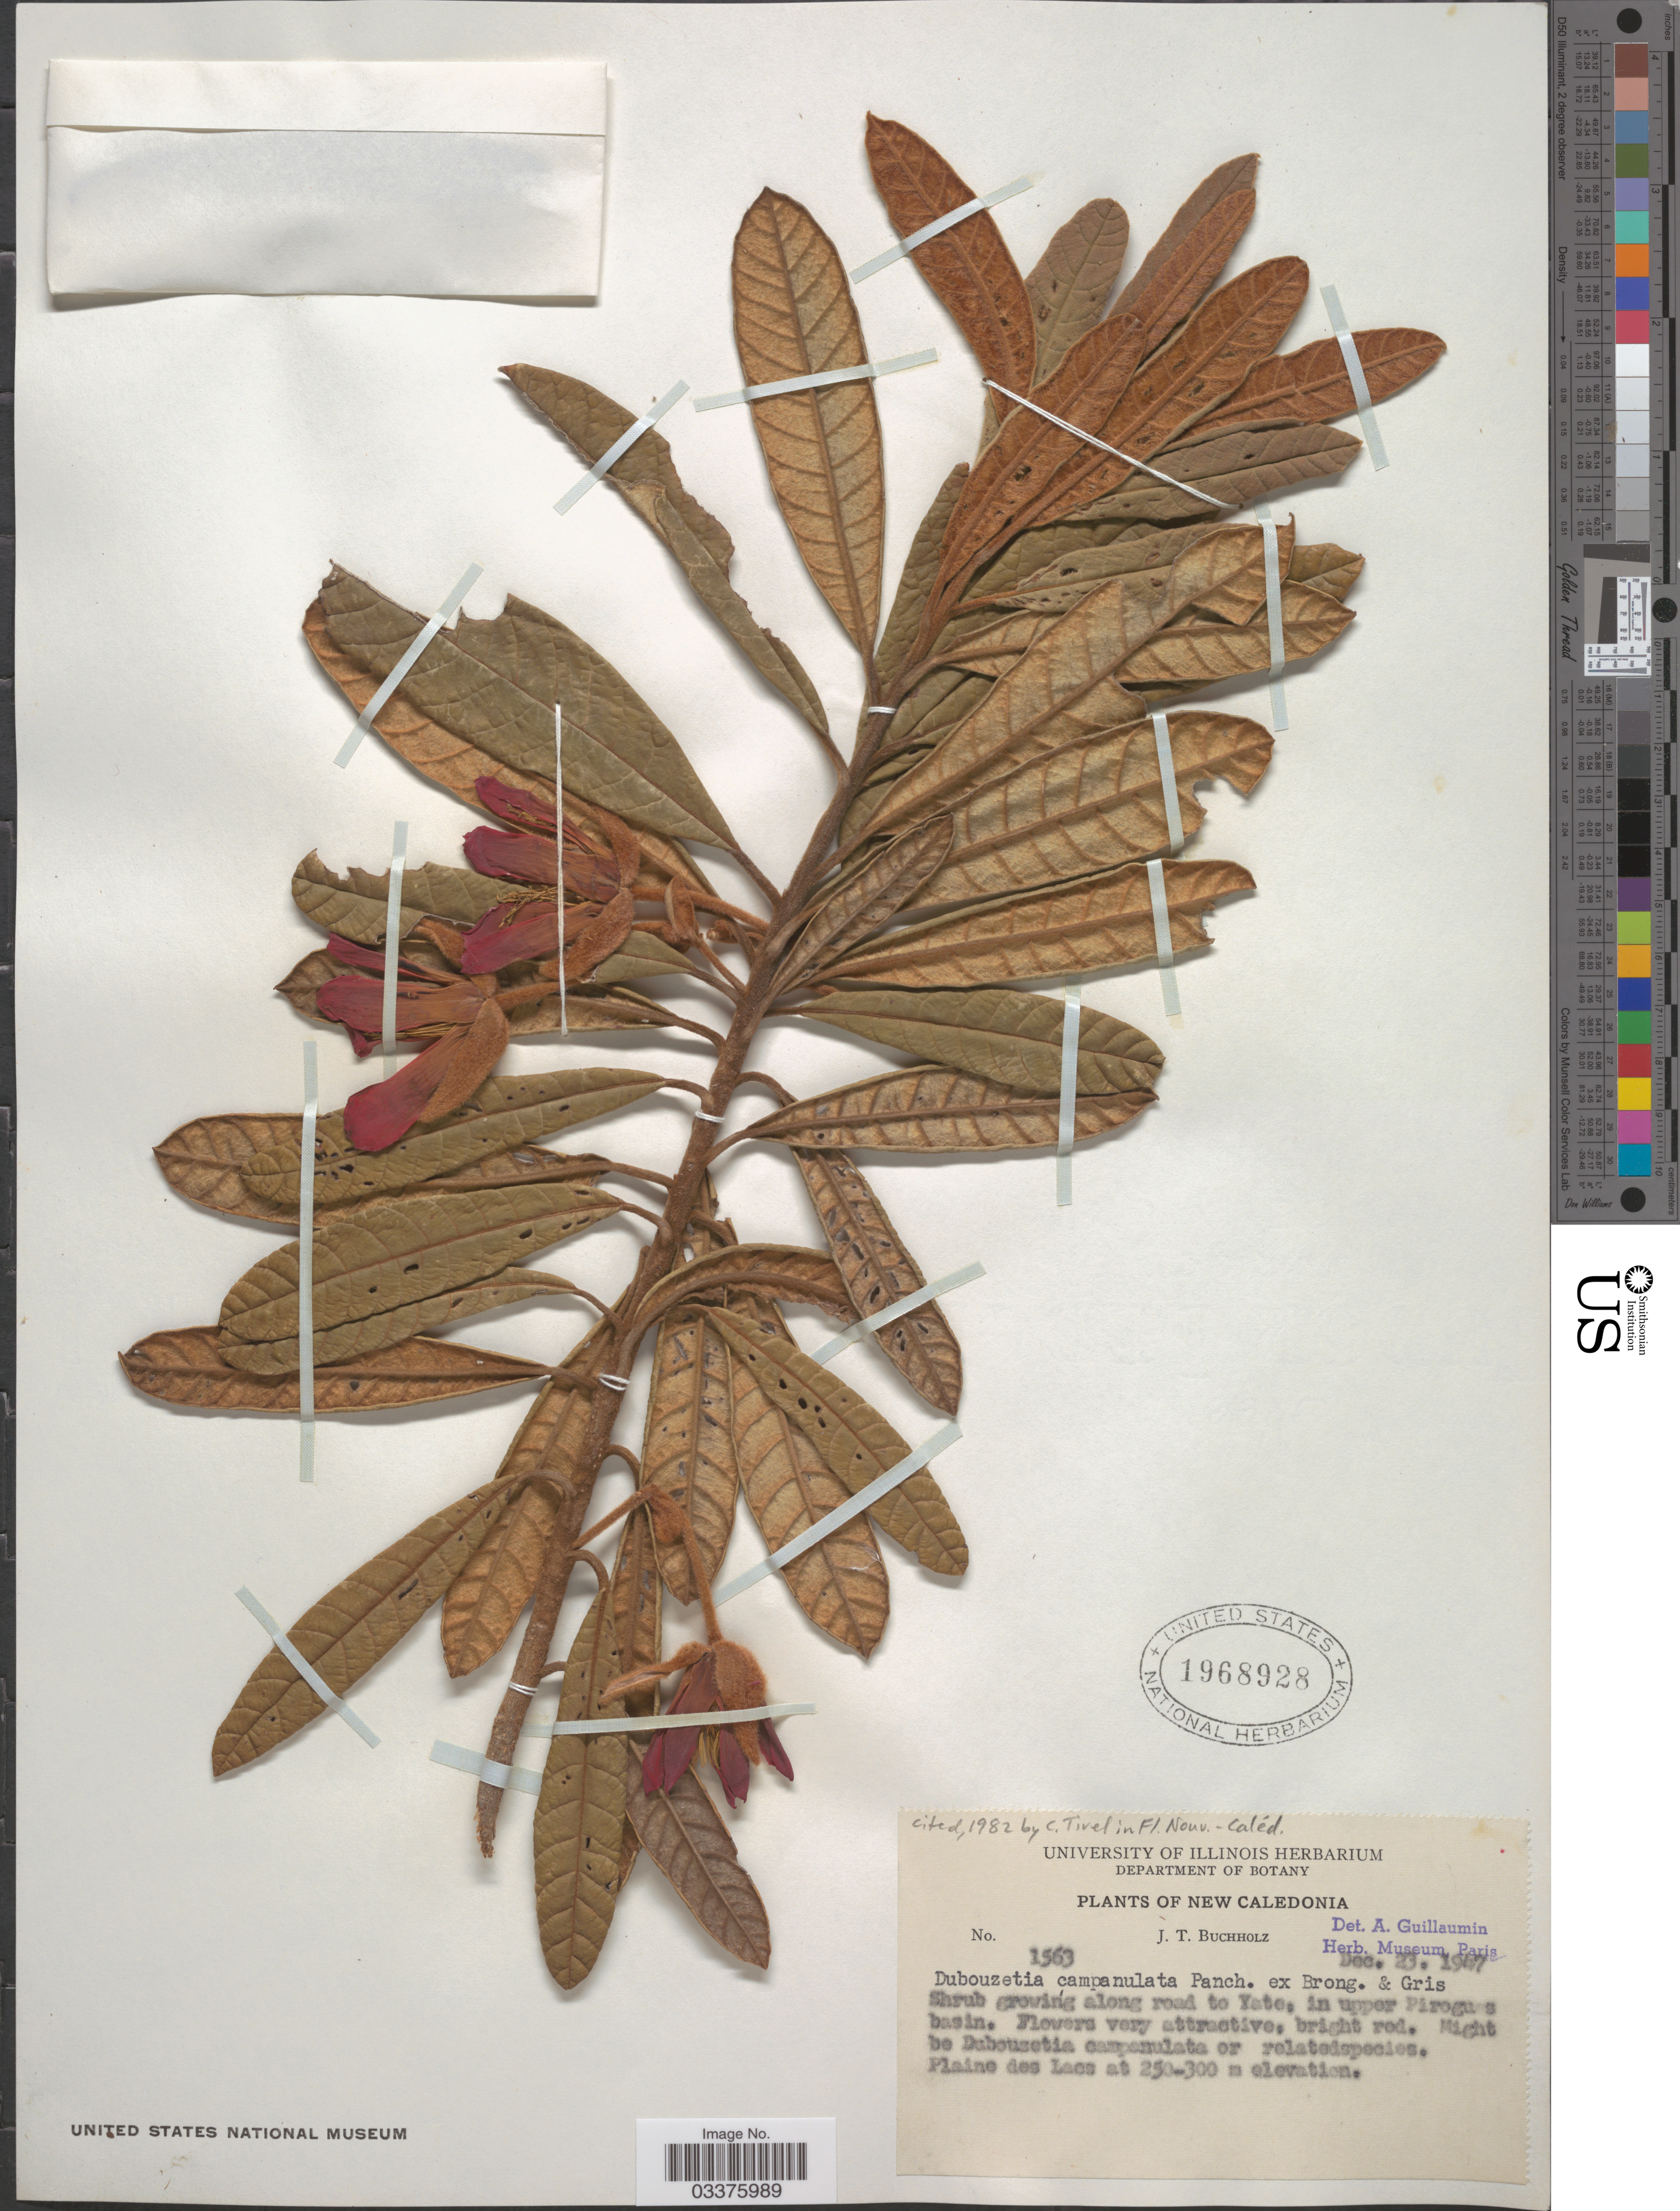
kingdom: Plantae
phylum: Tracheophyta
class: Magnoliopsida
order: Oxalidales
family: Elaeocarpaceae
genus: Dubouzetia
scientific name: Dubouzetia campanulata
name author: Pancher ex Brongn. & Gris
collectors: J. Buccholz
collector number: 1563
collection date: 1957-12-23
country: New Caledonia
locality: Along road to Yate, in upper Pirogues basin.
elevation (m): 250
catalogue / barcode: US 1968928